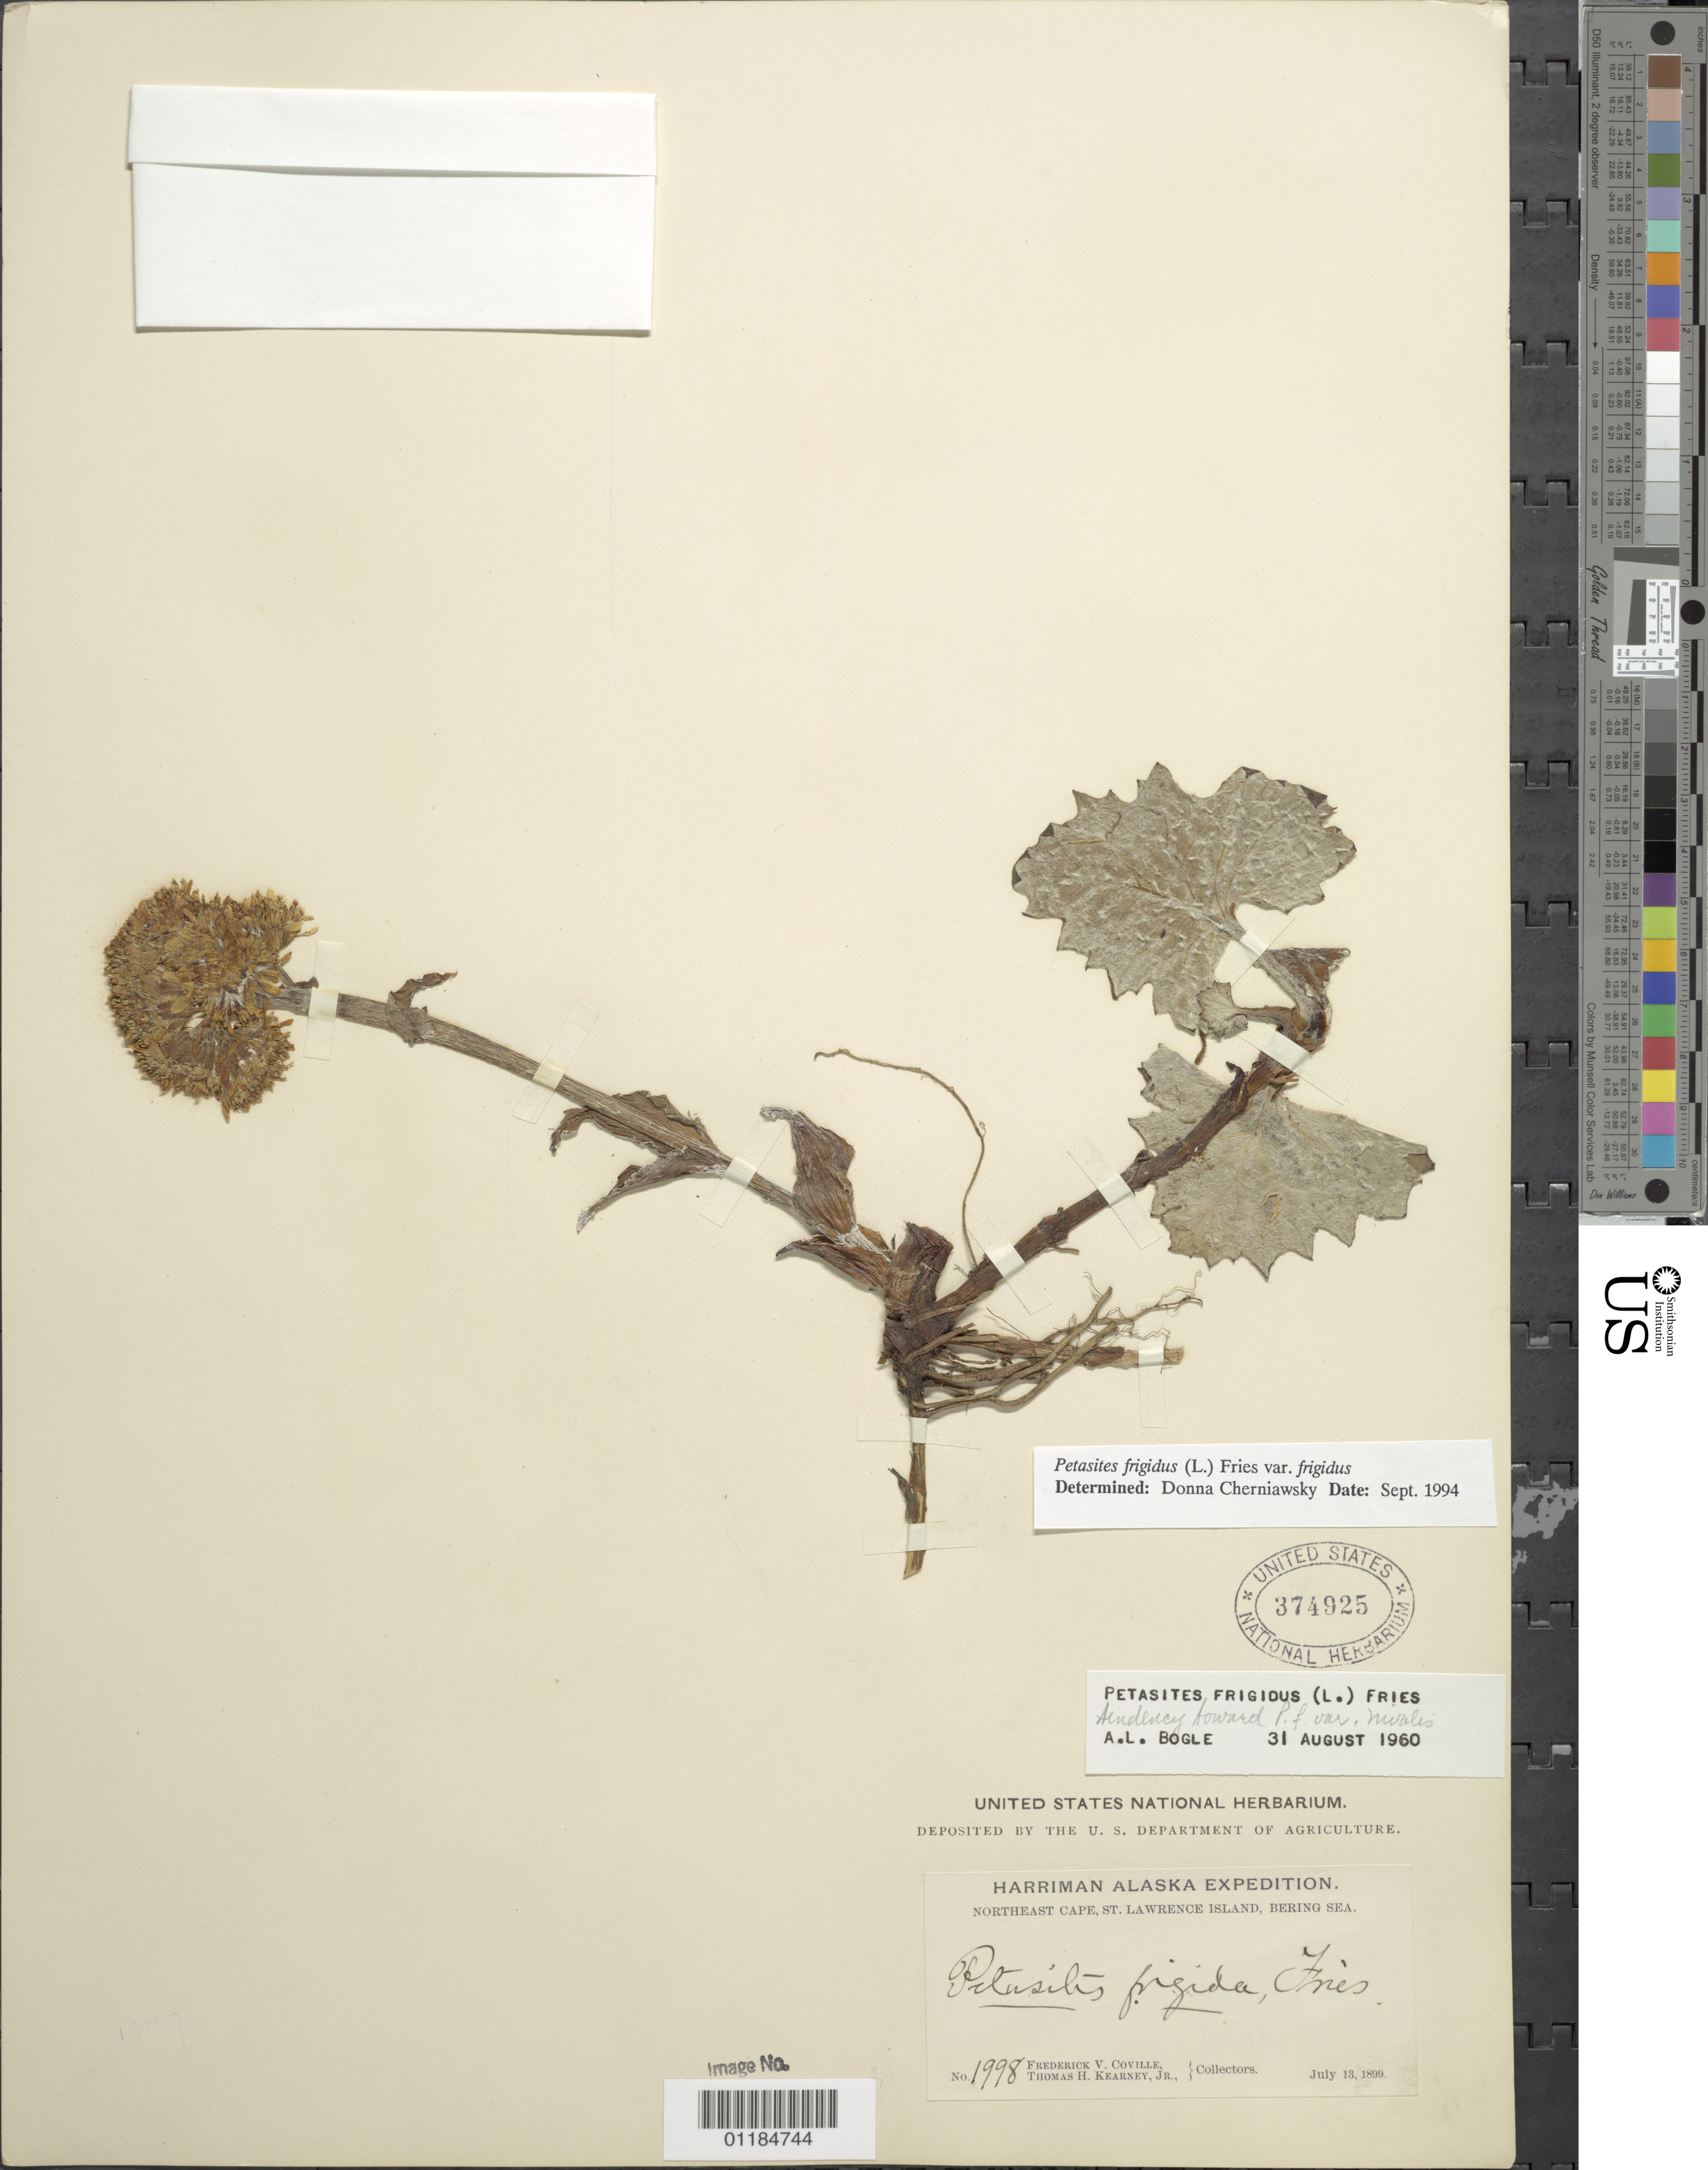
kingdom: Plantae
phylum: Tracheophyta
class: Magnoliopsida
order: Asterales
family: Asteraceae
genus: Petasites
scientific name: Petasites frigidus var. frigidus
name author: (L.) Fr.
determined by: Cherniawsky, Donna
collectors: F. V. Coville & T. H. Kearney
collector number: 1998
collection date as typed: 13 Jul 1899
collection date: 1899-07-13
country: United States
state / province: Alaska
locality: Northeast Cape, St. Lawrence Island, Bering Sea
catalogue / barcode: US 374925